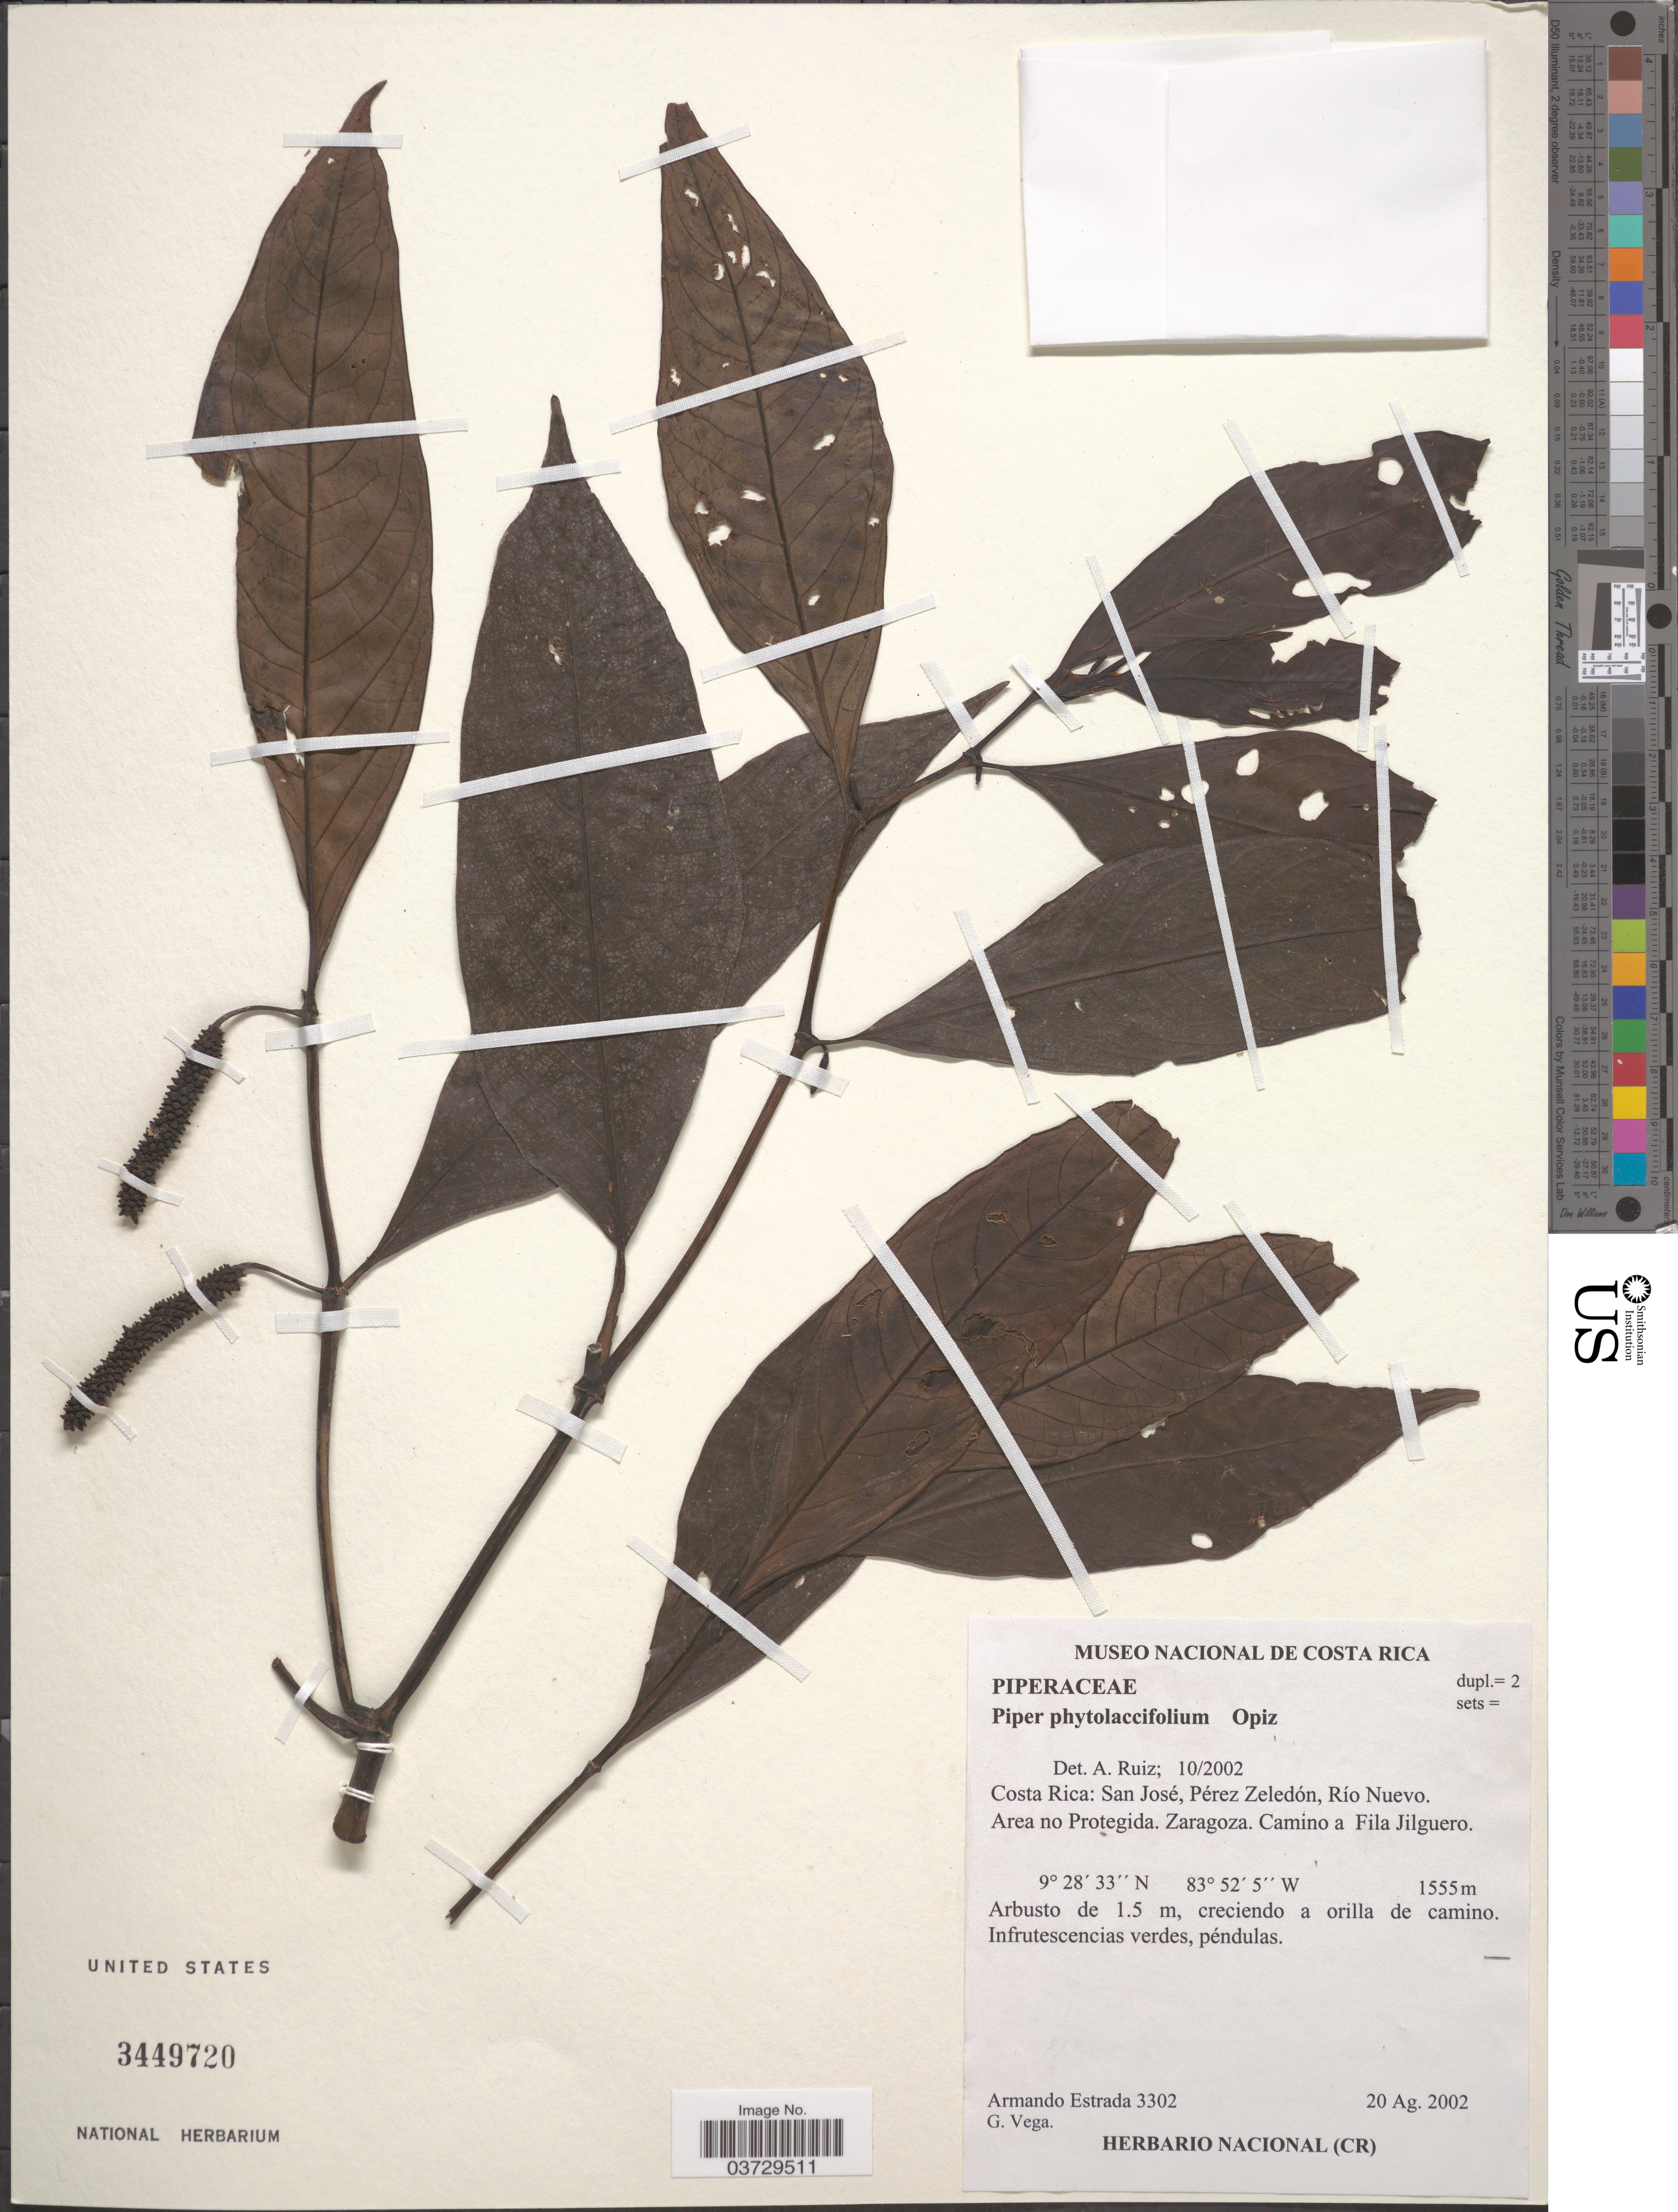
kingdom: Plantae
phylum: Tracheophyta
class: Magnoliopsida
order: Piperales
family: Piperaceae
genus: Piper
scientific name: Piper phytolaccifolium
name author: Opiz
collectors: A. Estrada & G. Vega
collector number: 3302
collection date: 2002-08-20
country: Costa Rica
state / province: San José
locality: Pérez Zeledón, Río Nuevo. Area no Protegida. Zaragoza. Camino a Fila Jilguero.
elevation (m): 1555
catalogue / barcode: US 3449720